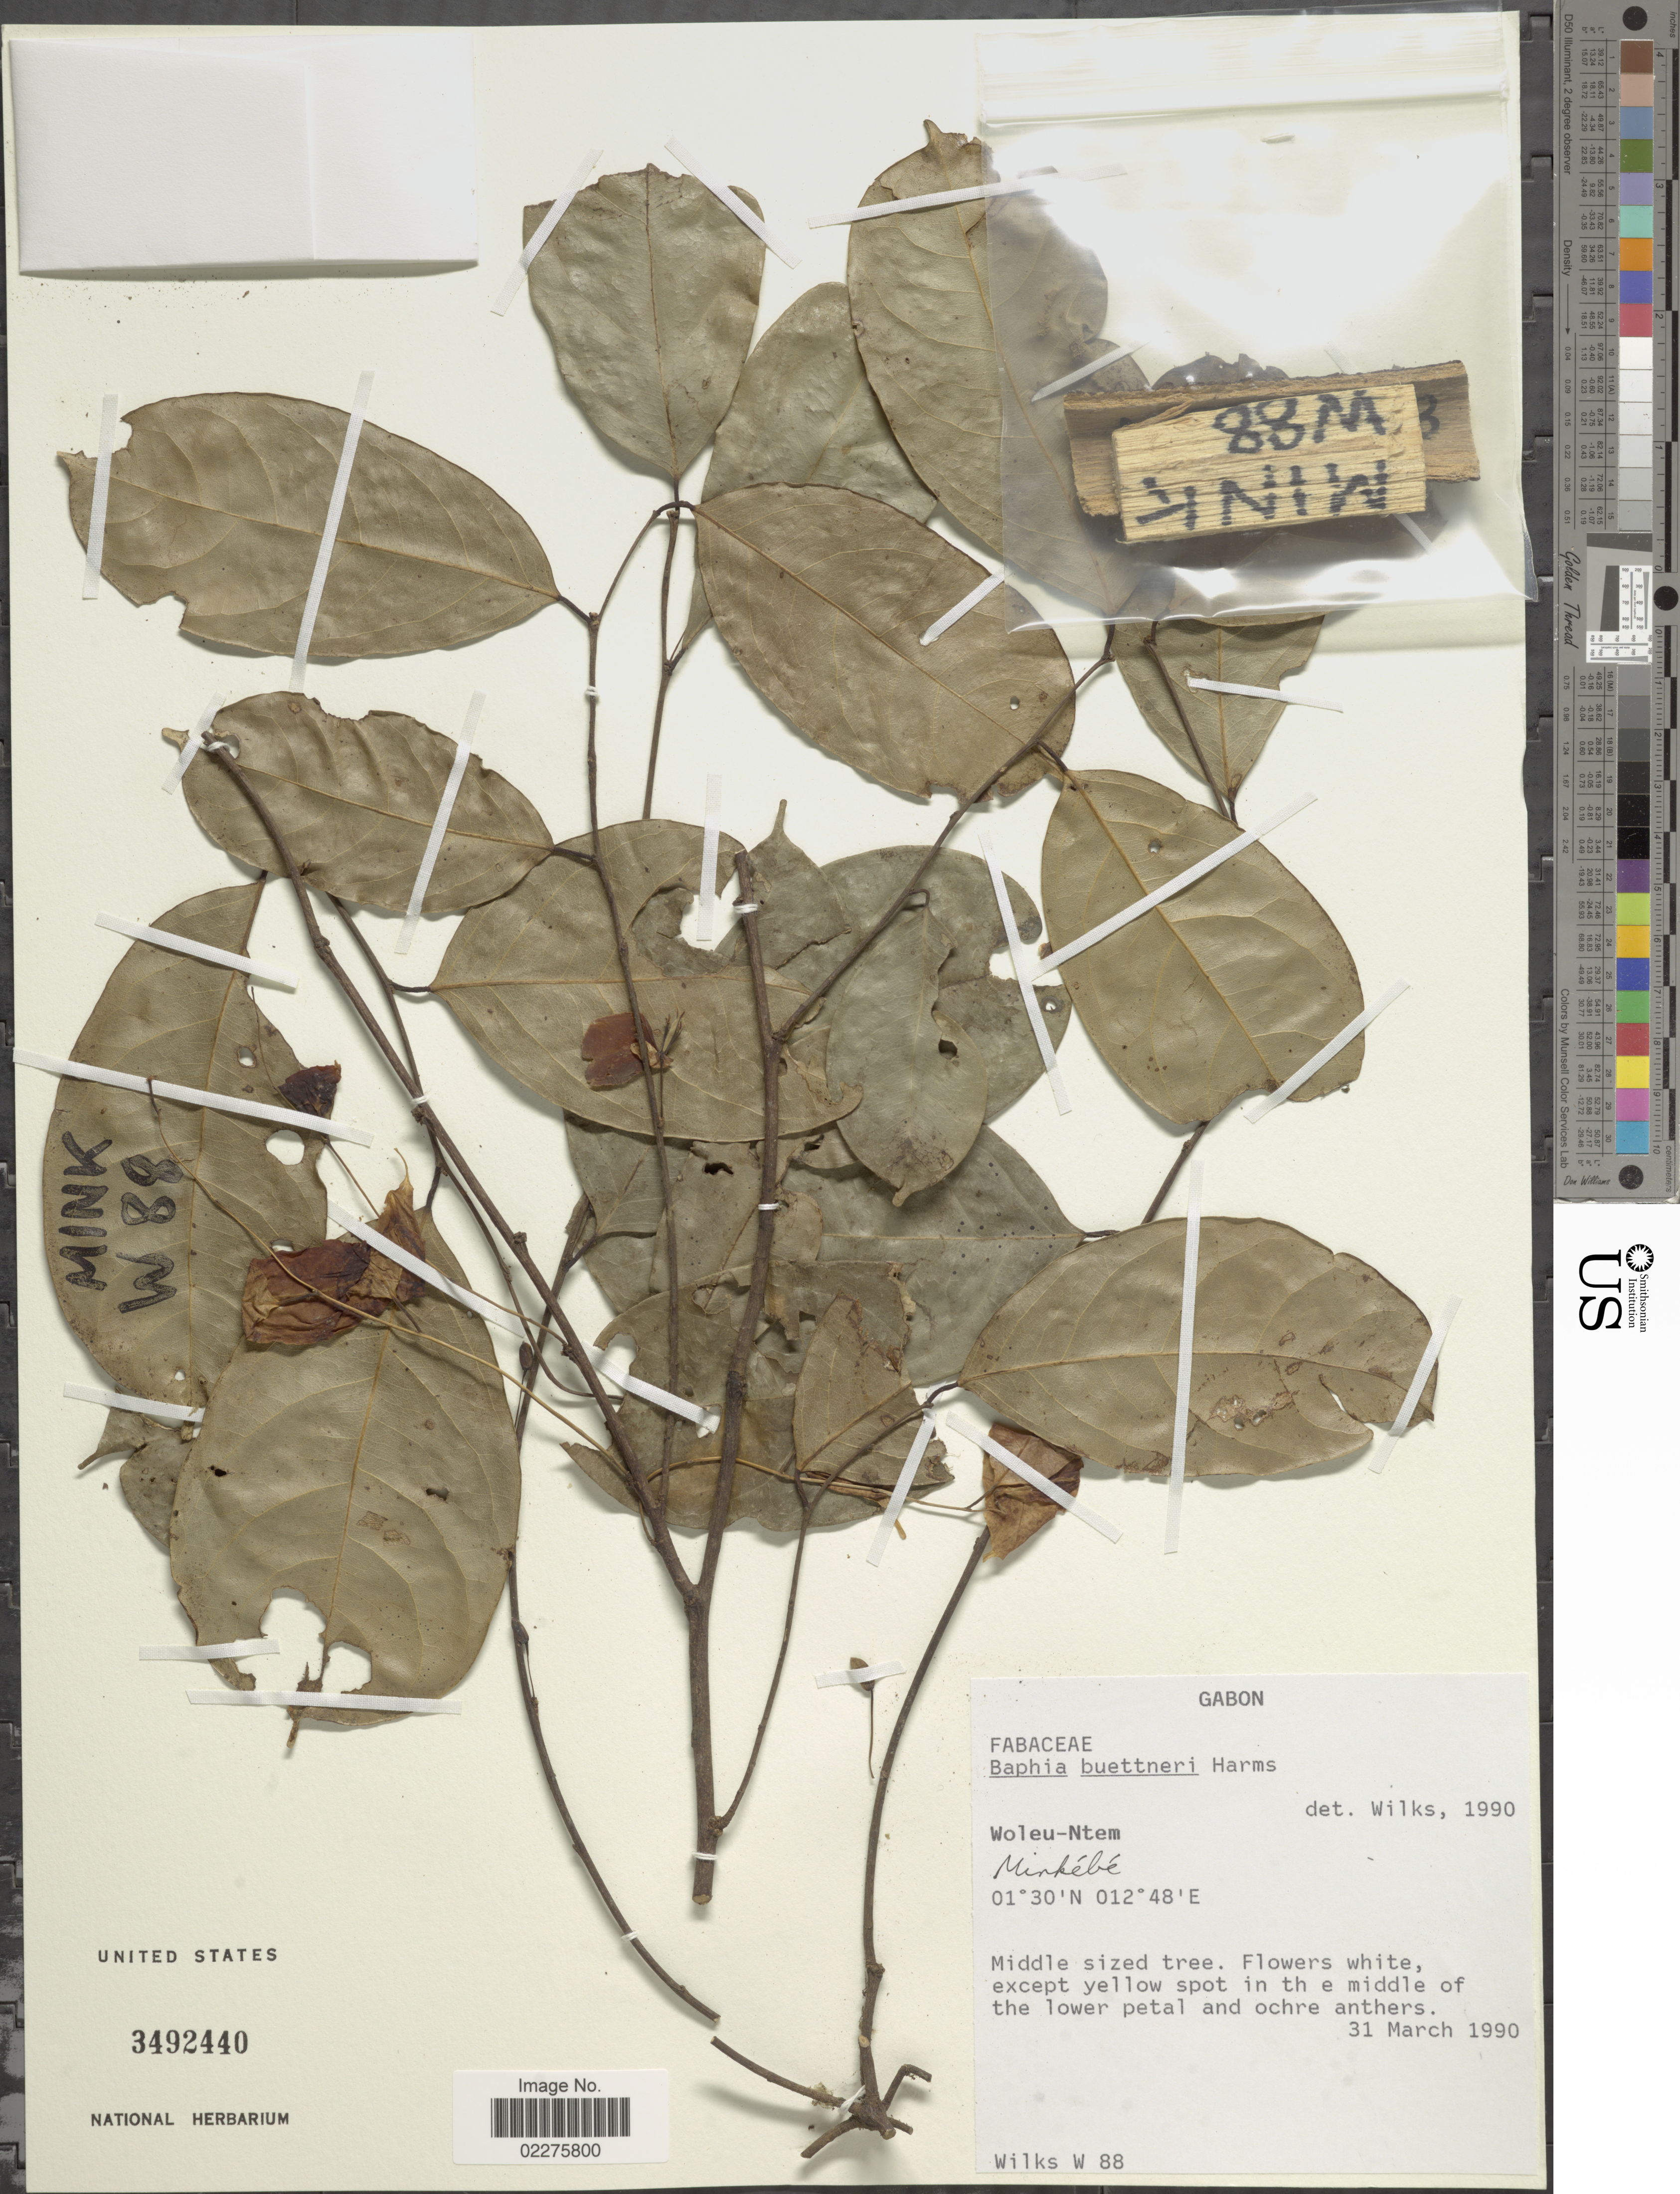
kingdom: Plantae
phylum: Tracheophyta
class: Magnoliopsida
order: Fabales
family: Fabaceae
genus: Baphia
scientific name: Baphia buettneri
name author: Harms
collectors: W. Wilks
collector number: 88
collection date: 1990-03-31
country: Gabon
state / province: Woleu-Ntem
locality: Minkébé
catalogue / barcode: US 3492440